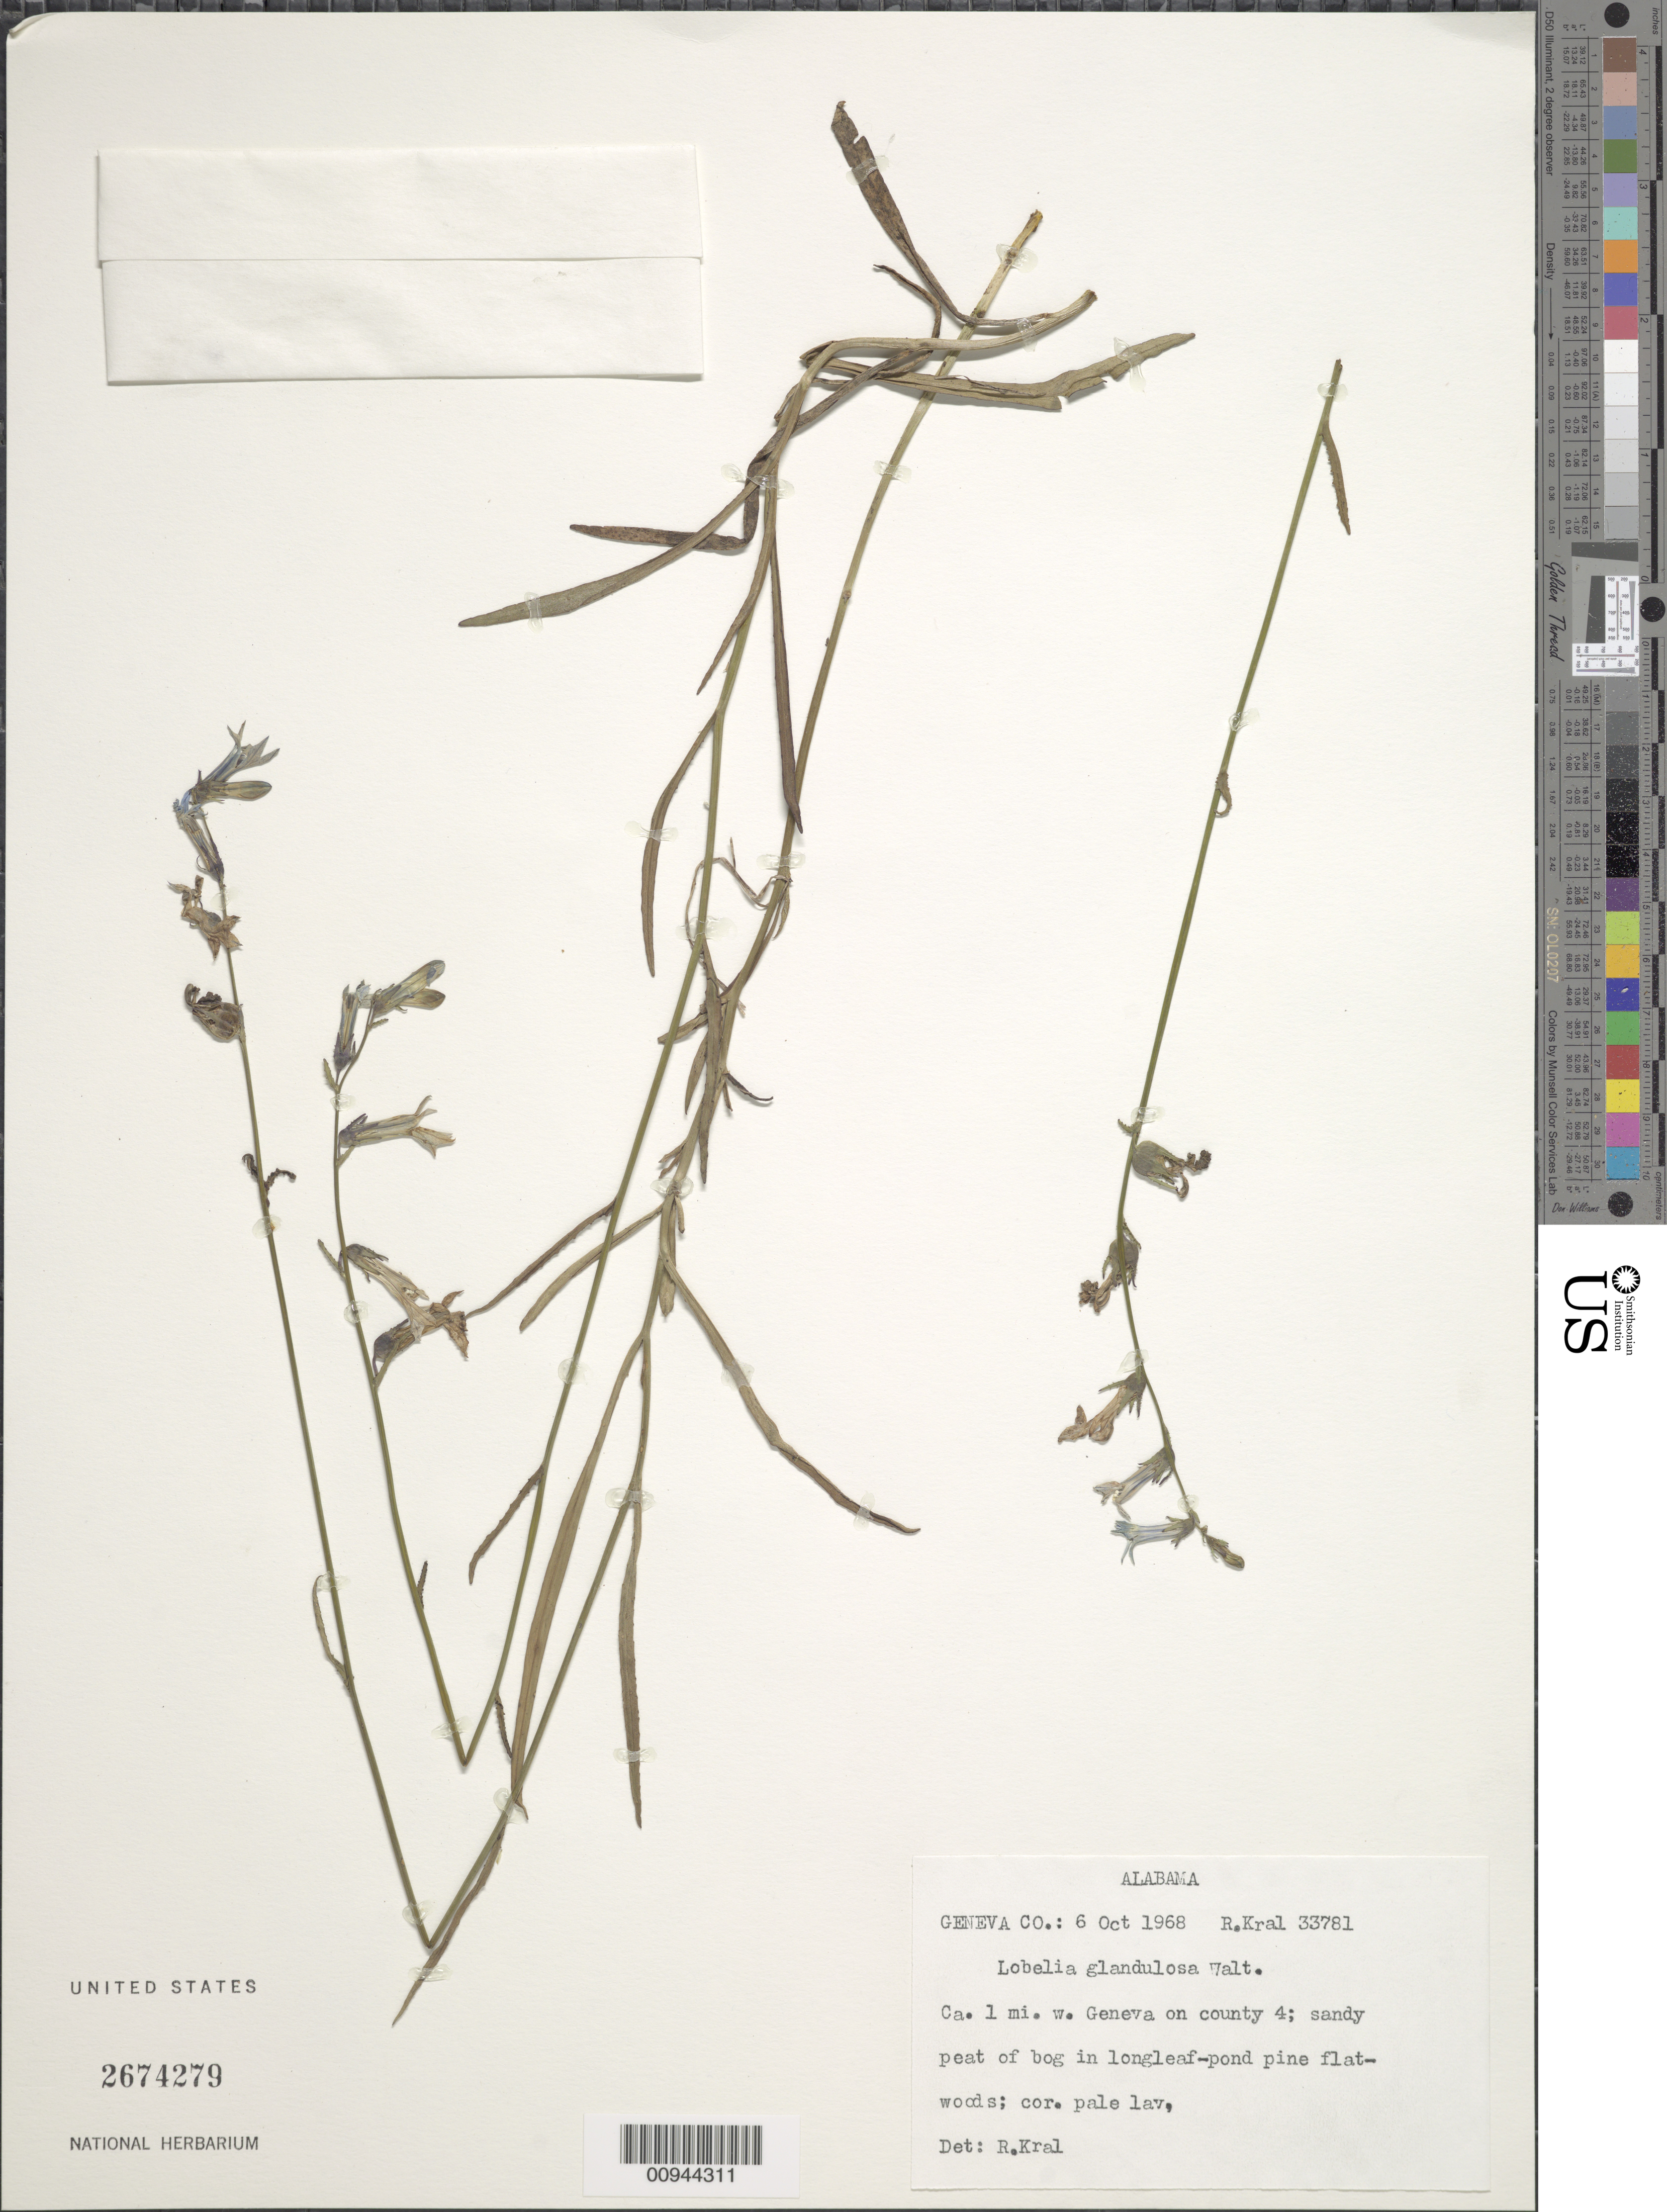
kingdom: Plantae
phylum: Tracheophyta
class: Magnoliopsida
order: Asterales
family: Campanulaceae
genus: Lobelia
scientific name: Lobelia glandulosa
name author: Walter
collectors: R. Kral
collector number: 33781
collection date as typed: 6 Oct 1968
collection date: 1968-10-06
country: United States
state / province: Alabama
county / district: Escambia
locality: Ca. 1 mi. w. Geneva on county 4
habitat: sandy peat of longleaf-pond pine flatwoods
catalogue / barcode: US 2674279